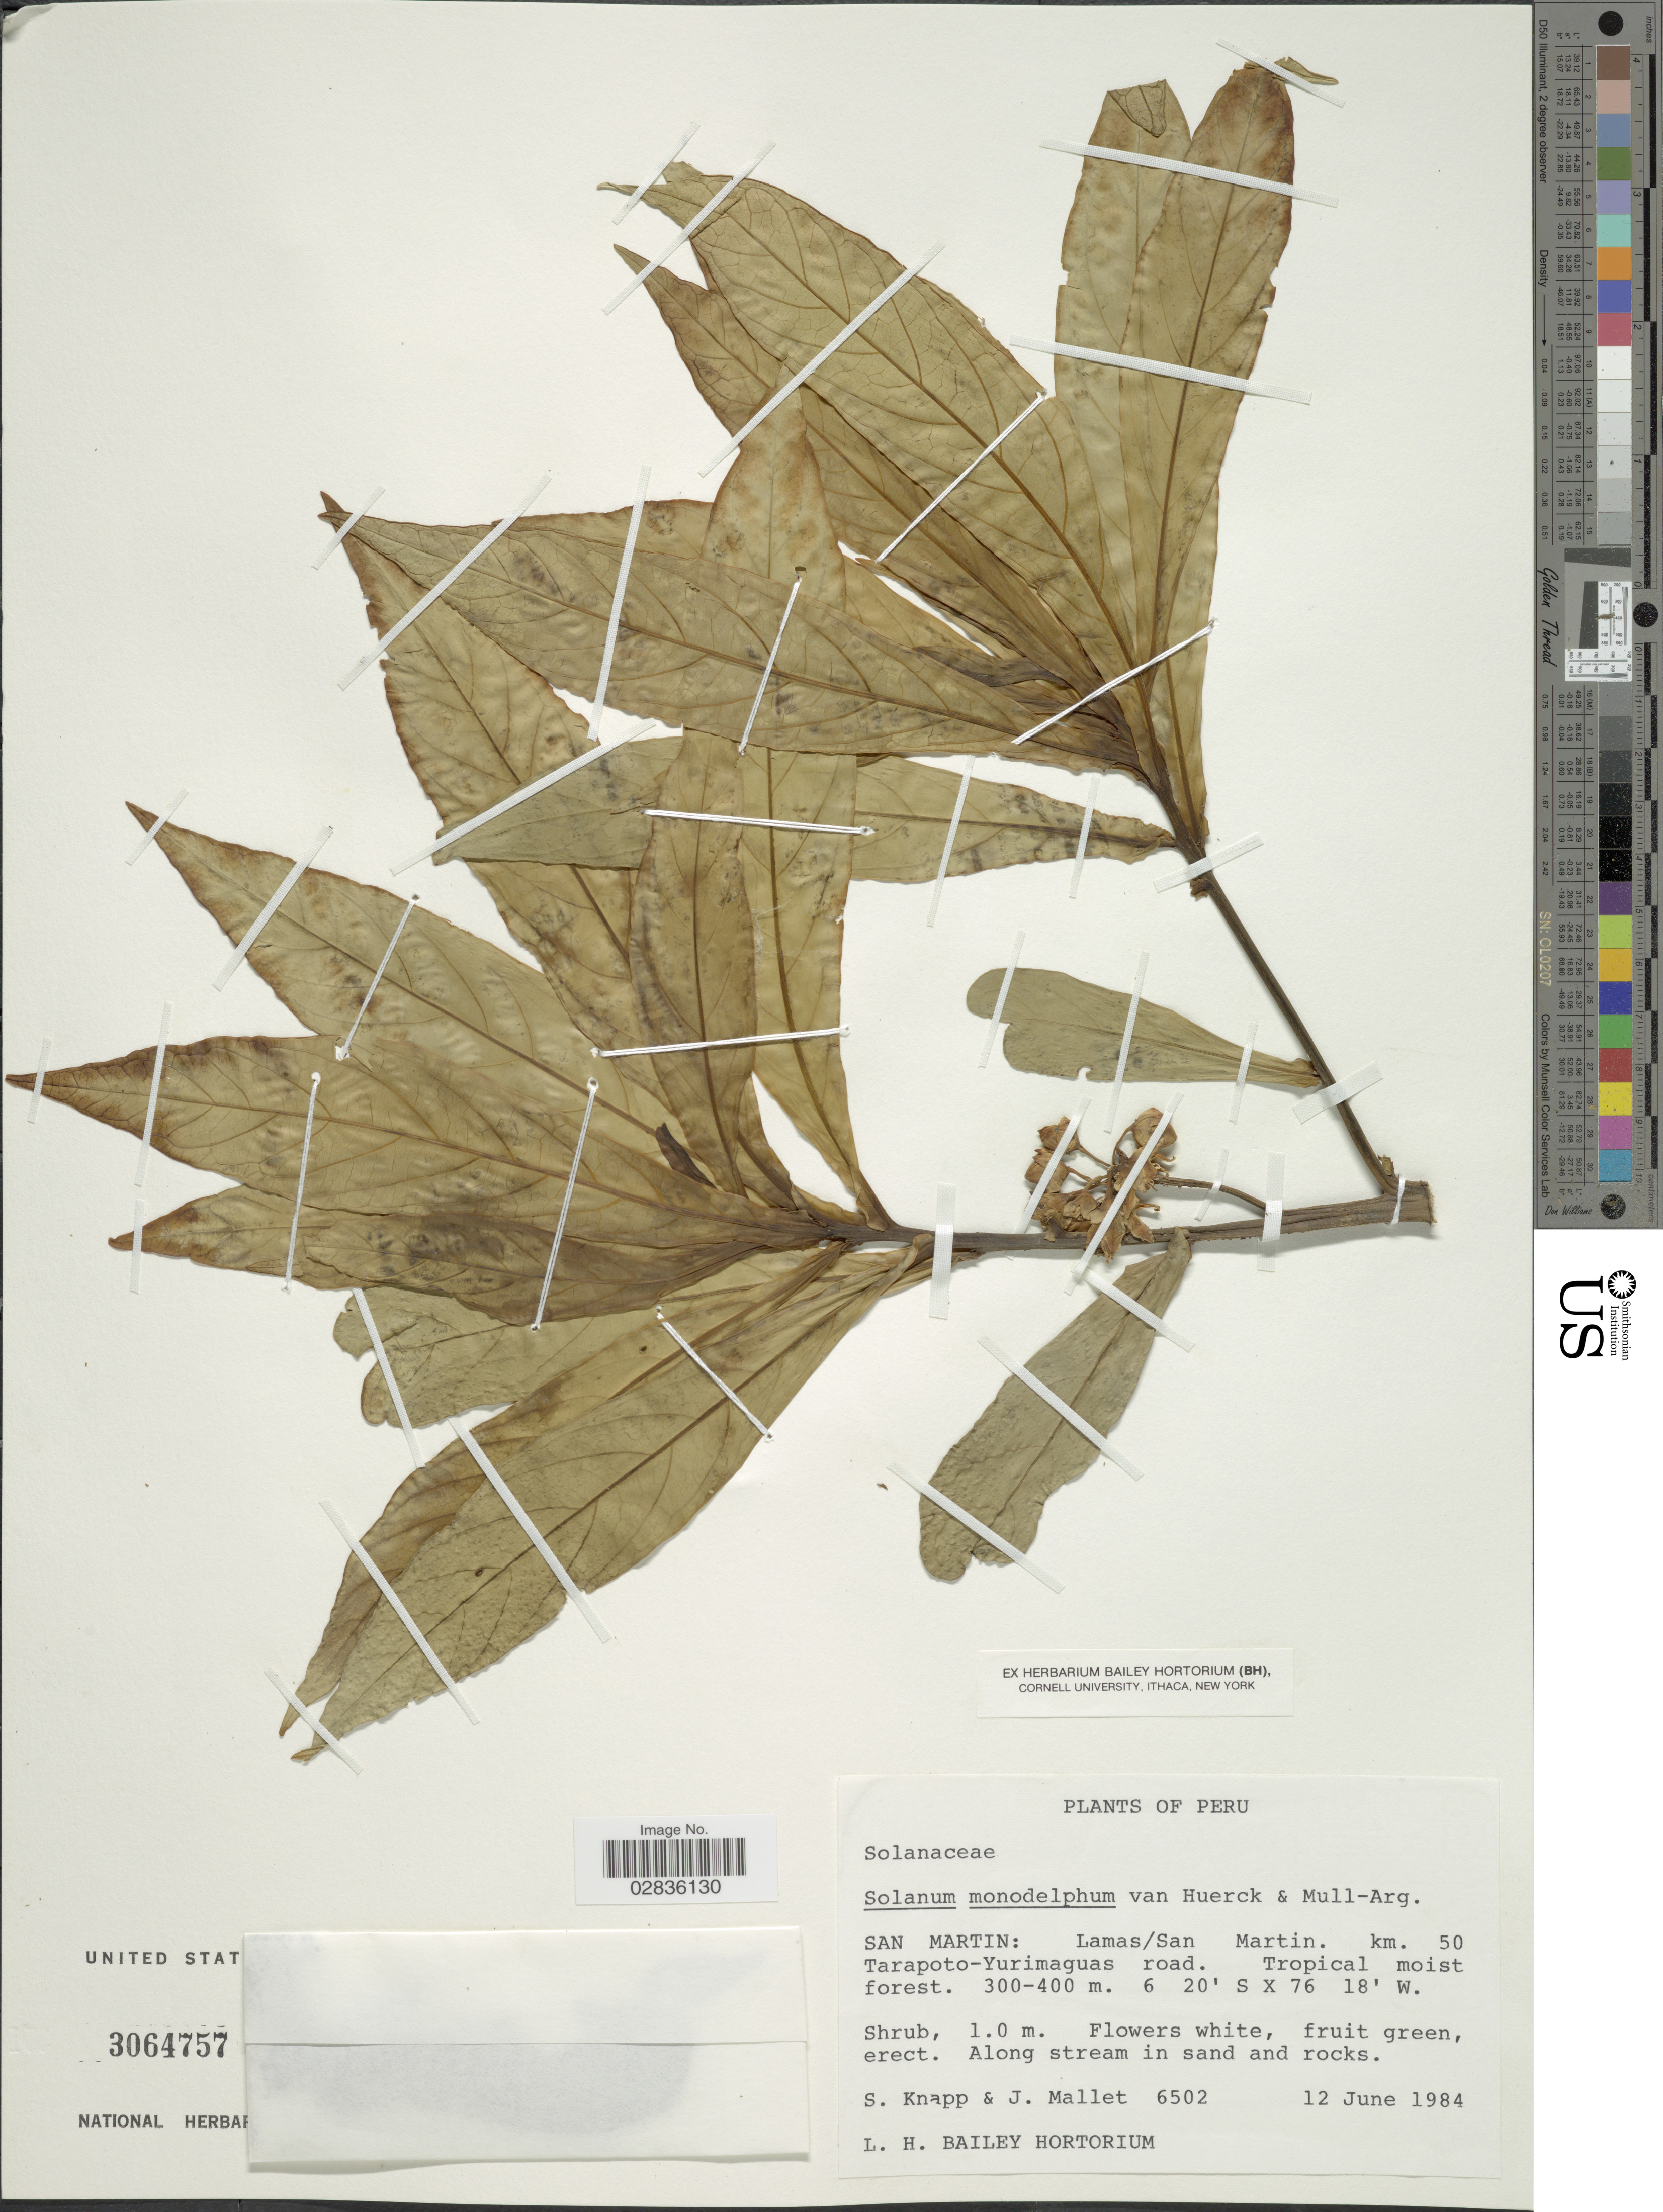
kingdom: Plantae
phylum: Tracheophyta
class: Magnoliopsida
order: Solanales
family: Solanaceae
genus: Solanum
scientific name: Solanum monadelphum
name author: Van Heurck & Müll. Arg.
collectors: S. Knapp & J. Mallet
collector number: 6502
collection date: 1984-06-12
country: Peru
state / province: San Martín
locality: Lamas/San Martin. km. 50 Tarapoto-Yurimaguas road.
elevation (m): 300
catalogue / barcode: US 3064757